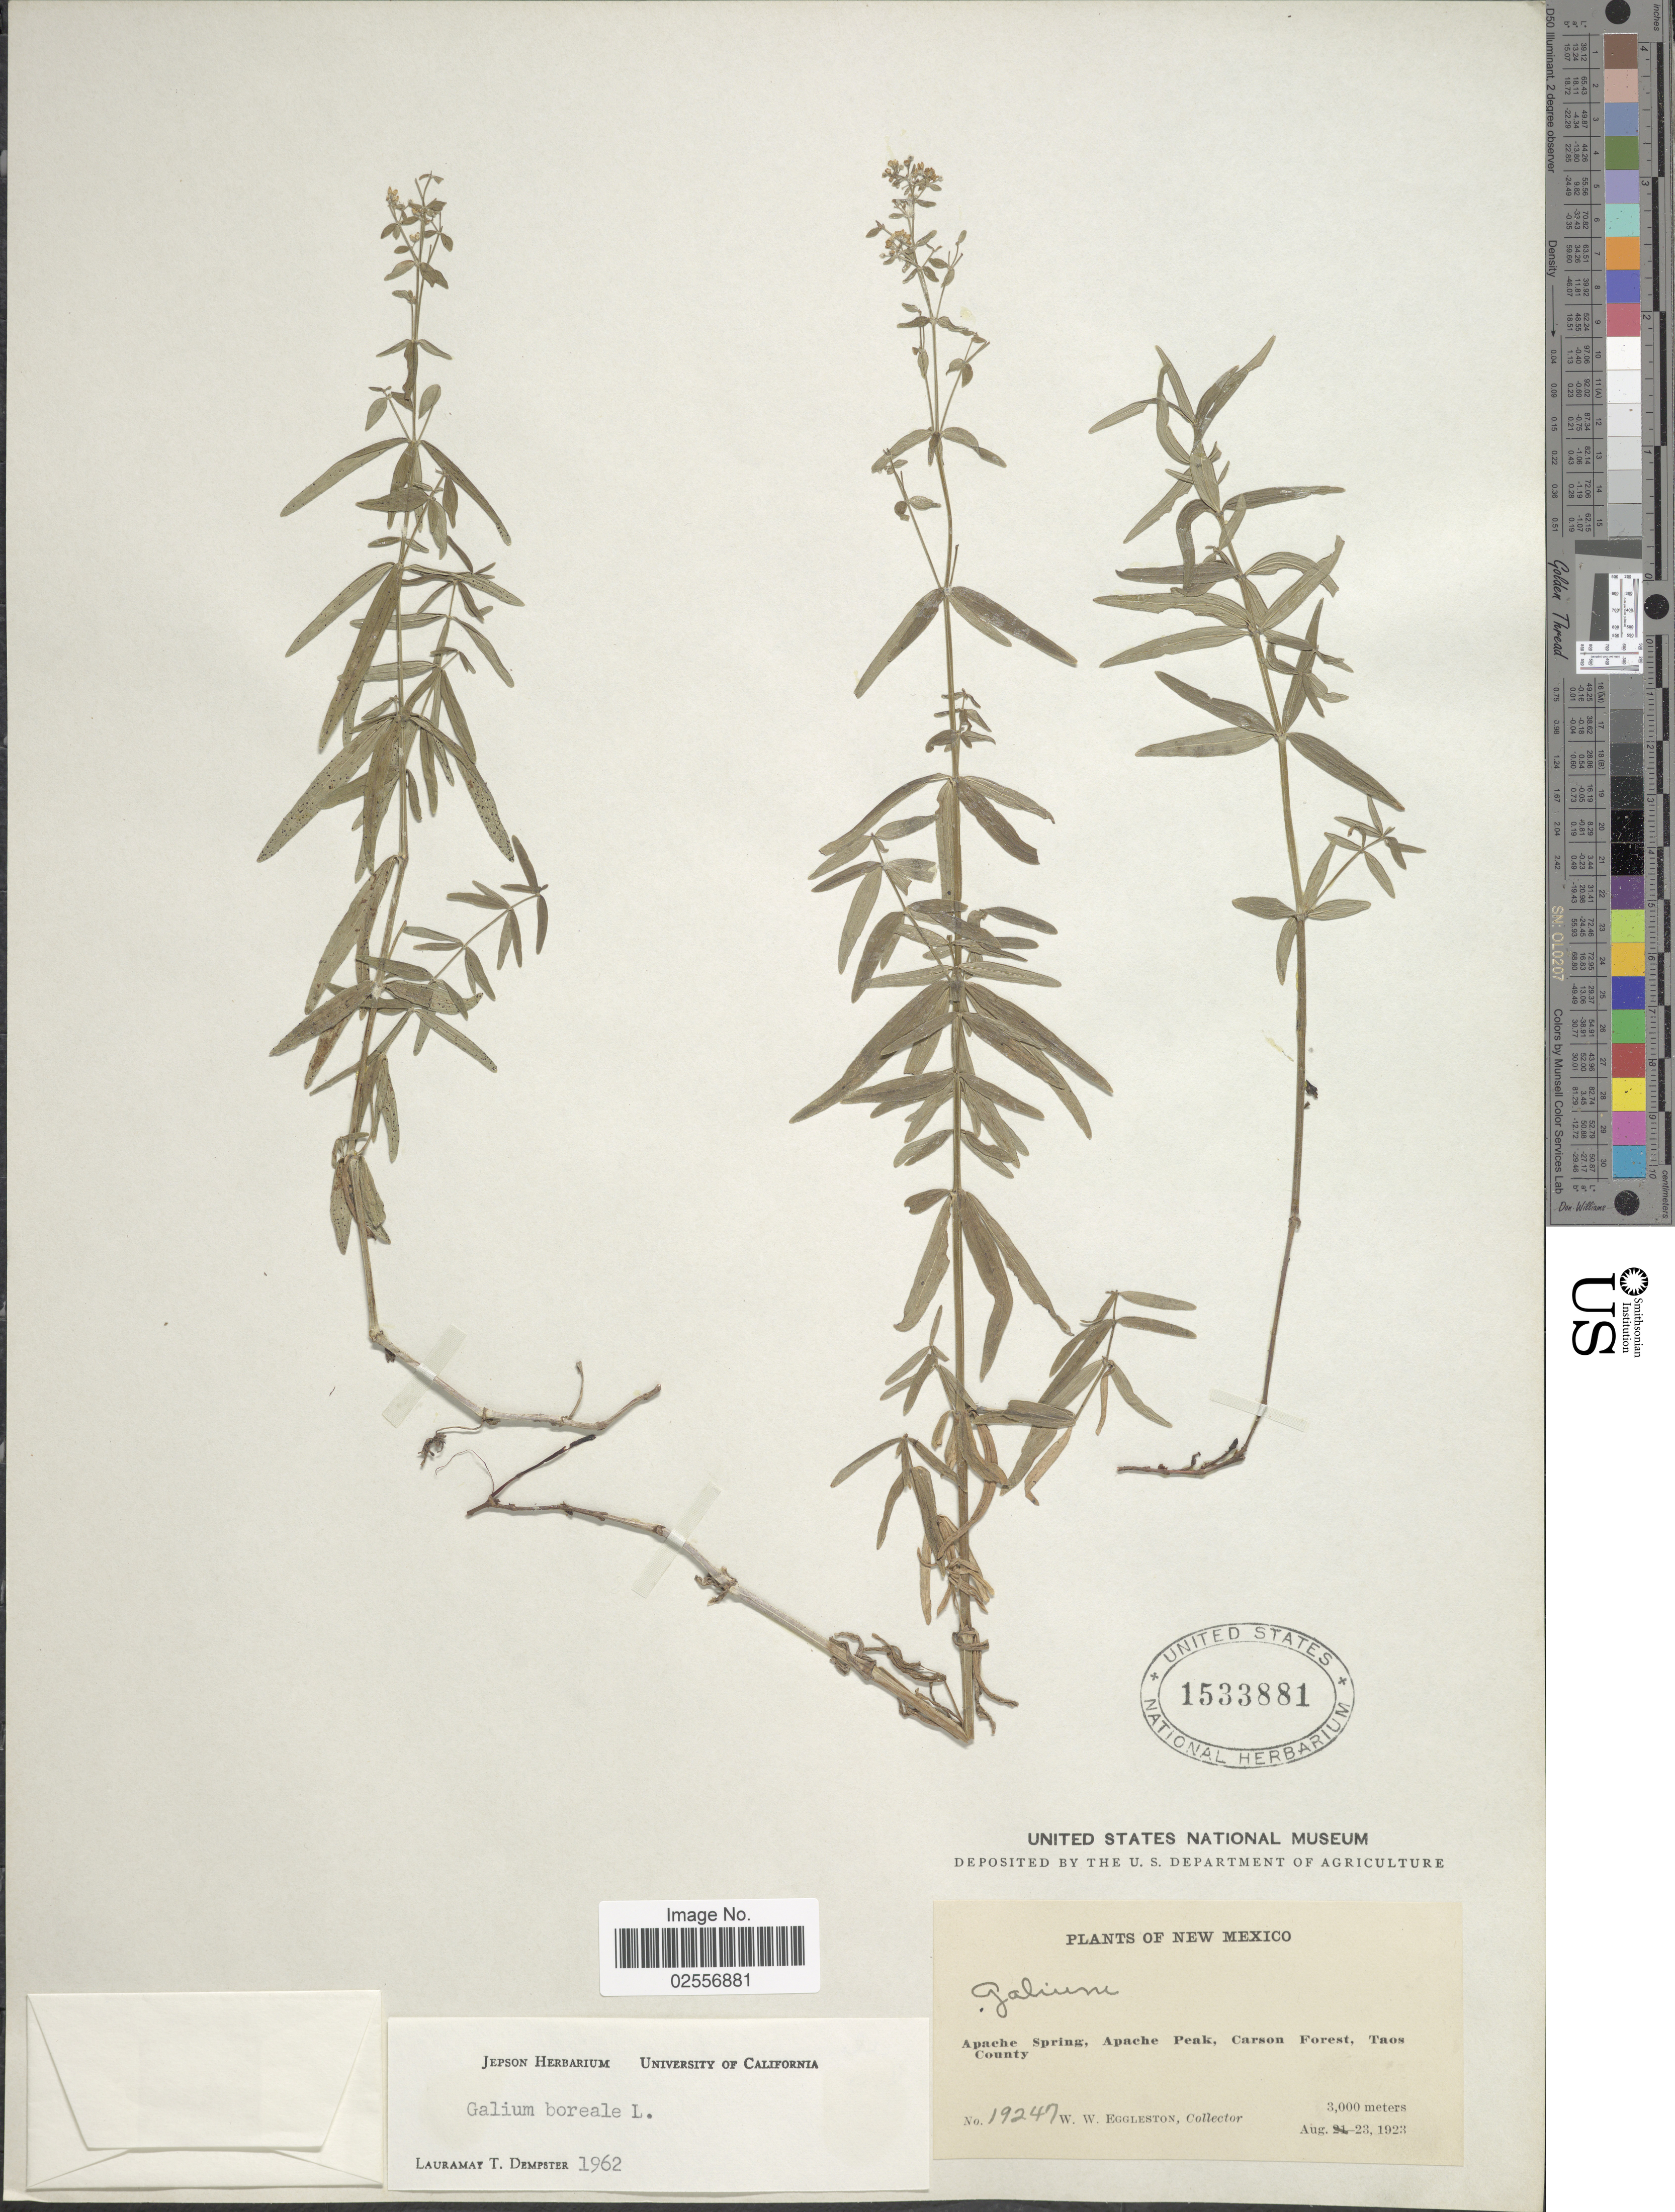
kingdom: Plantae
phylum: Tracheophyta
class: Magnoliopsida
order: Gentianales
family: Rubiaceae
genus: Galium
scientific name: Galium boreale L.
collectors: W. W. Eggleston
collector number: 19247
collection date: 1923-08-23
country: United States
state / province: New Mexico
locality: Apache Spring, Apache Peak, Carson Forest, Taos County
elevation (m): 3000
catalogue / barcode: US 1533881